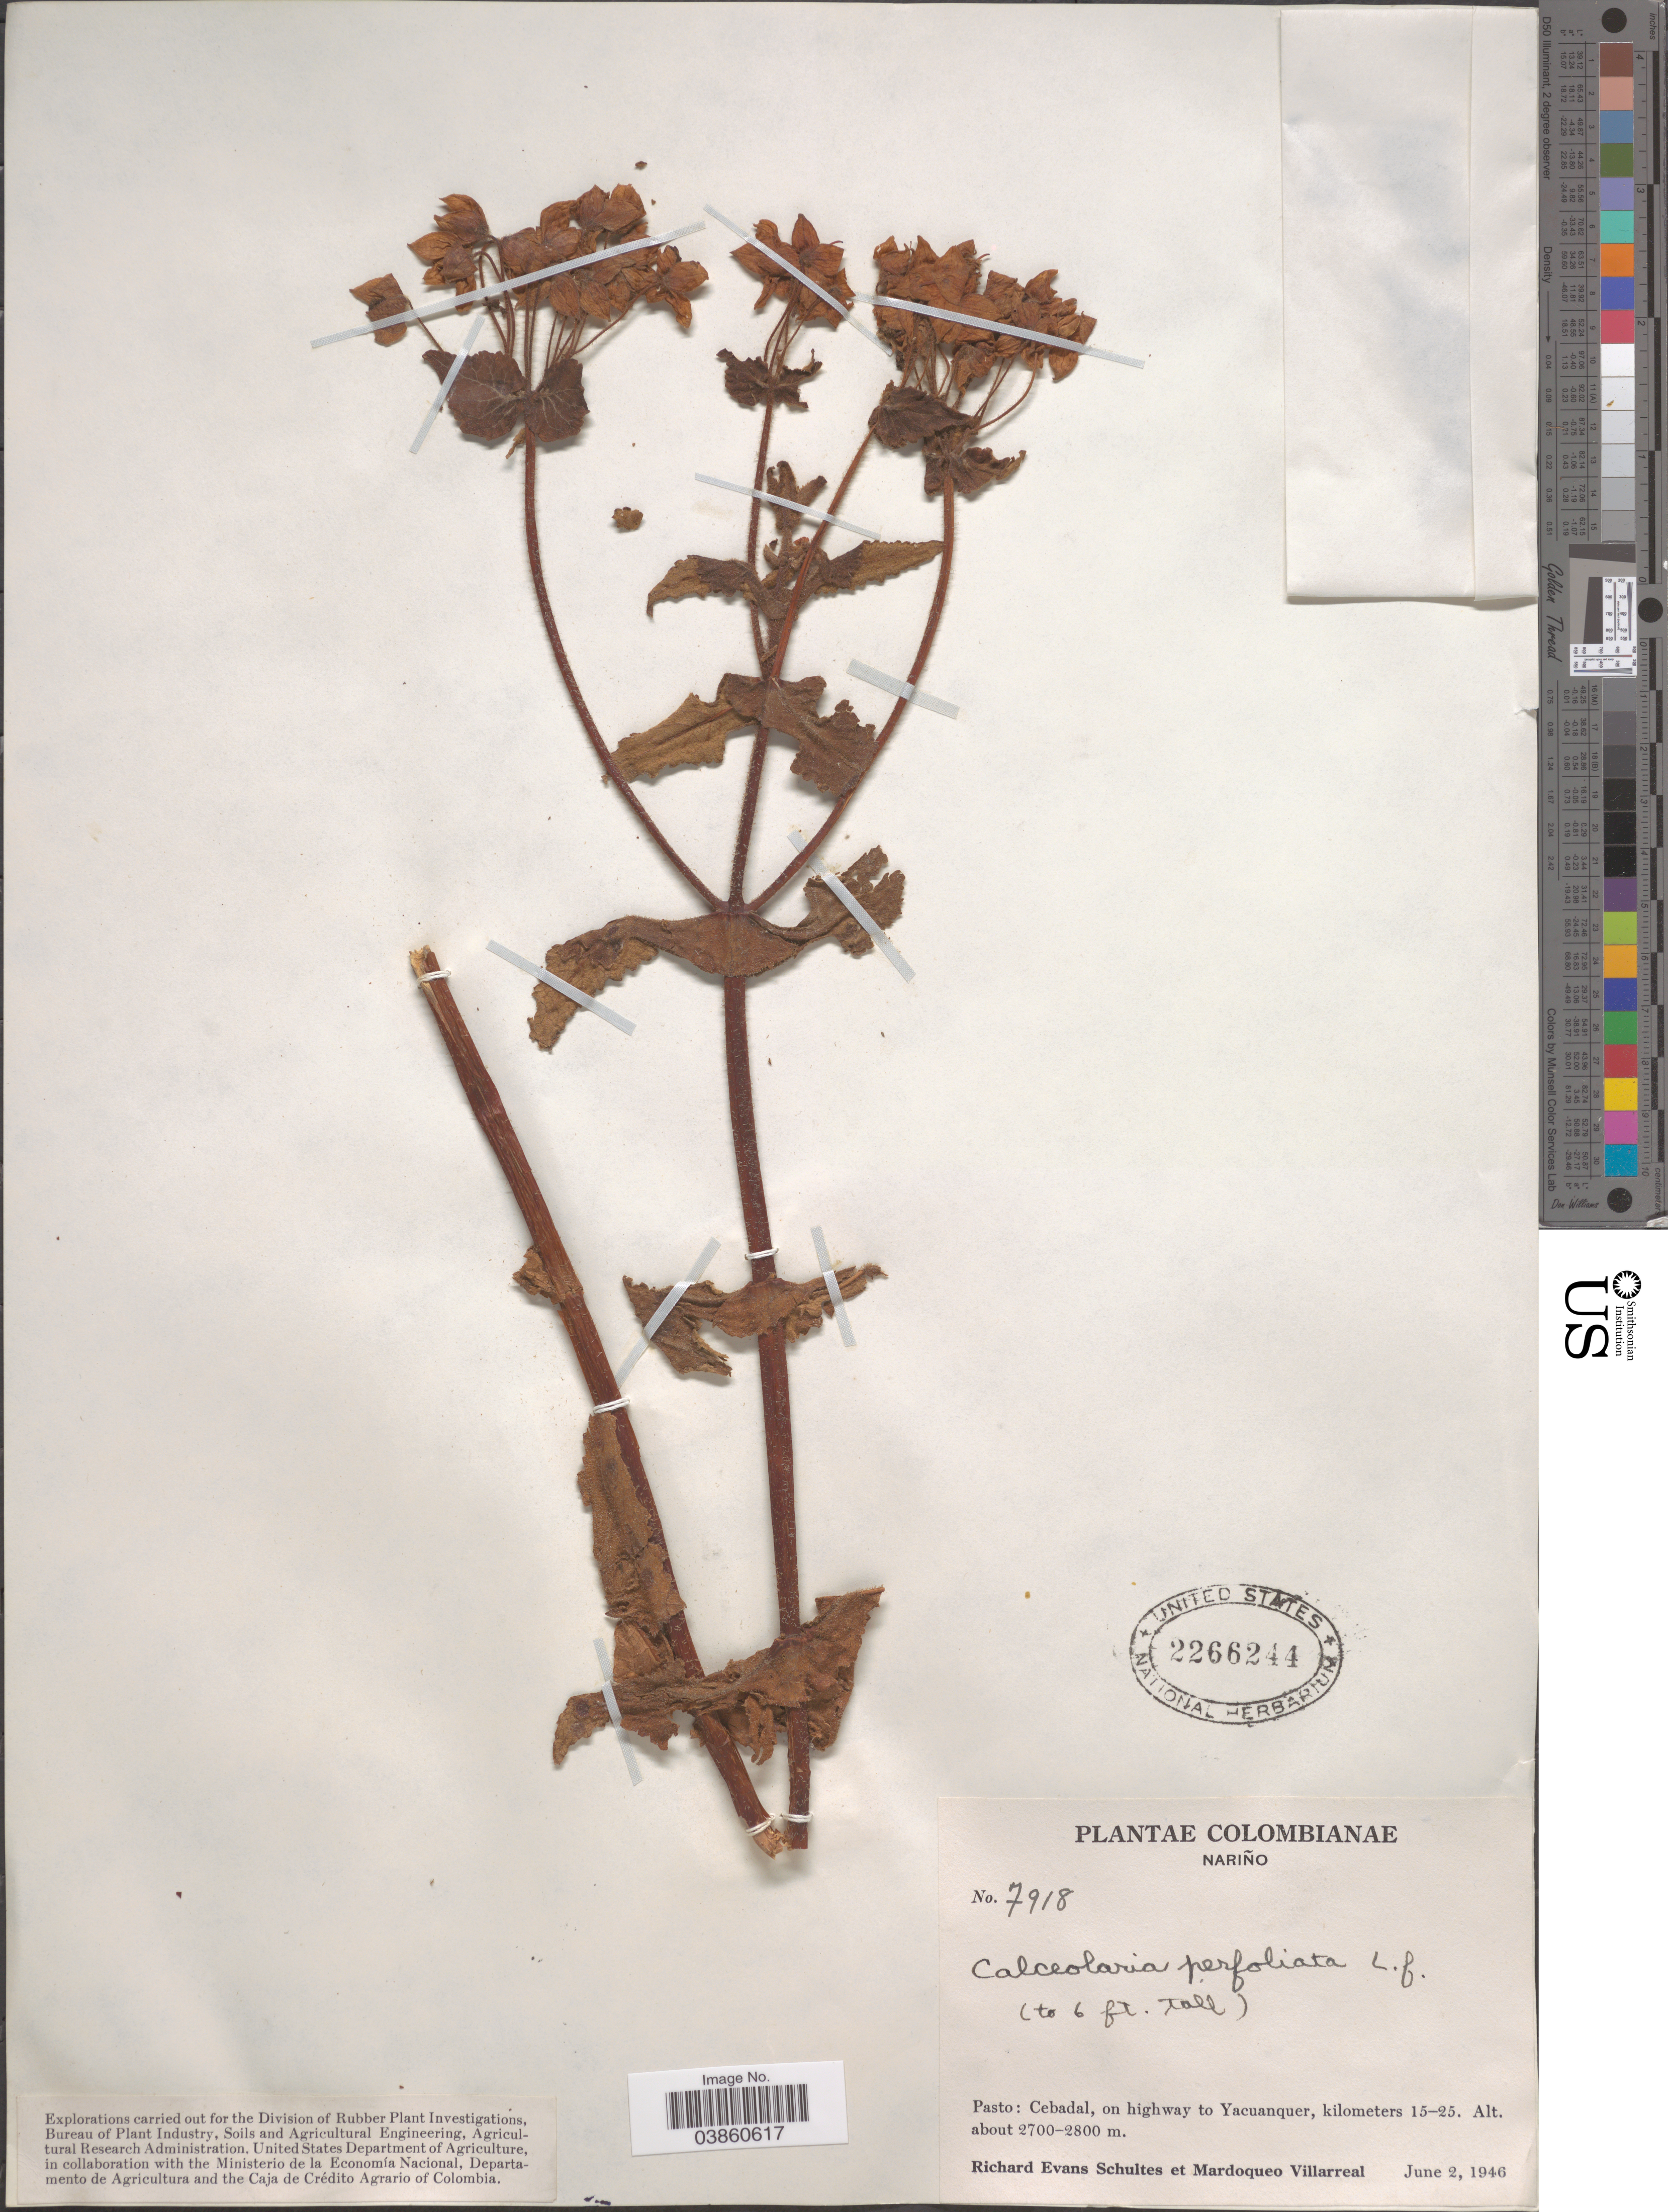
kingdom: Plantae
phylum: Tracheophyta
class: Magnoliopsida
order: Lamiales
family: Calceolariaceae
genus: Calceolaria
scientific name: Calceolaria perfoliata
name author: L. f.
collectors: R. E. Schultes & M. Villarreal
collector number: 7918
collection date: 1946-06-02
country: Colombia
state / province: Nariño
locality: Pasto: Cebadal, on highway to Yacuanquer, kilometers 15-25.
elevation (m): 2700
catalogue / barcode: US 2266244